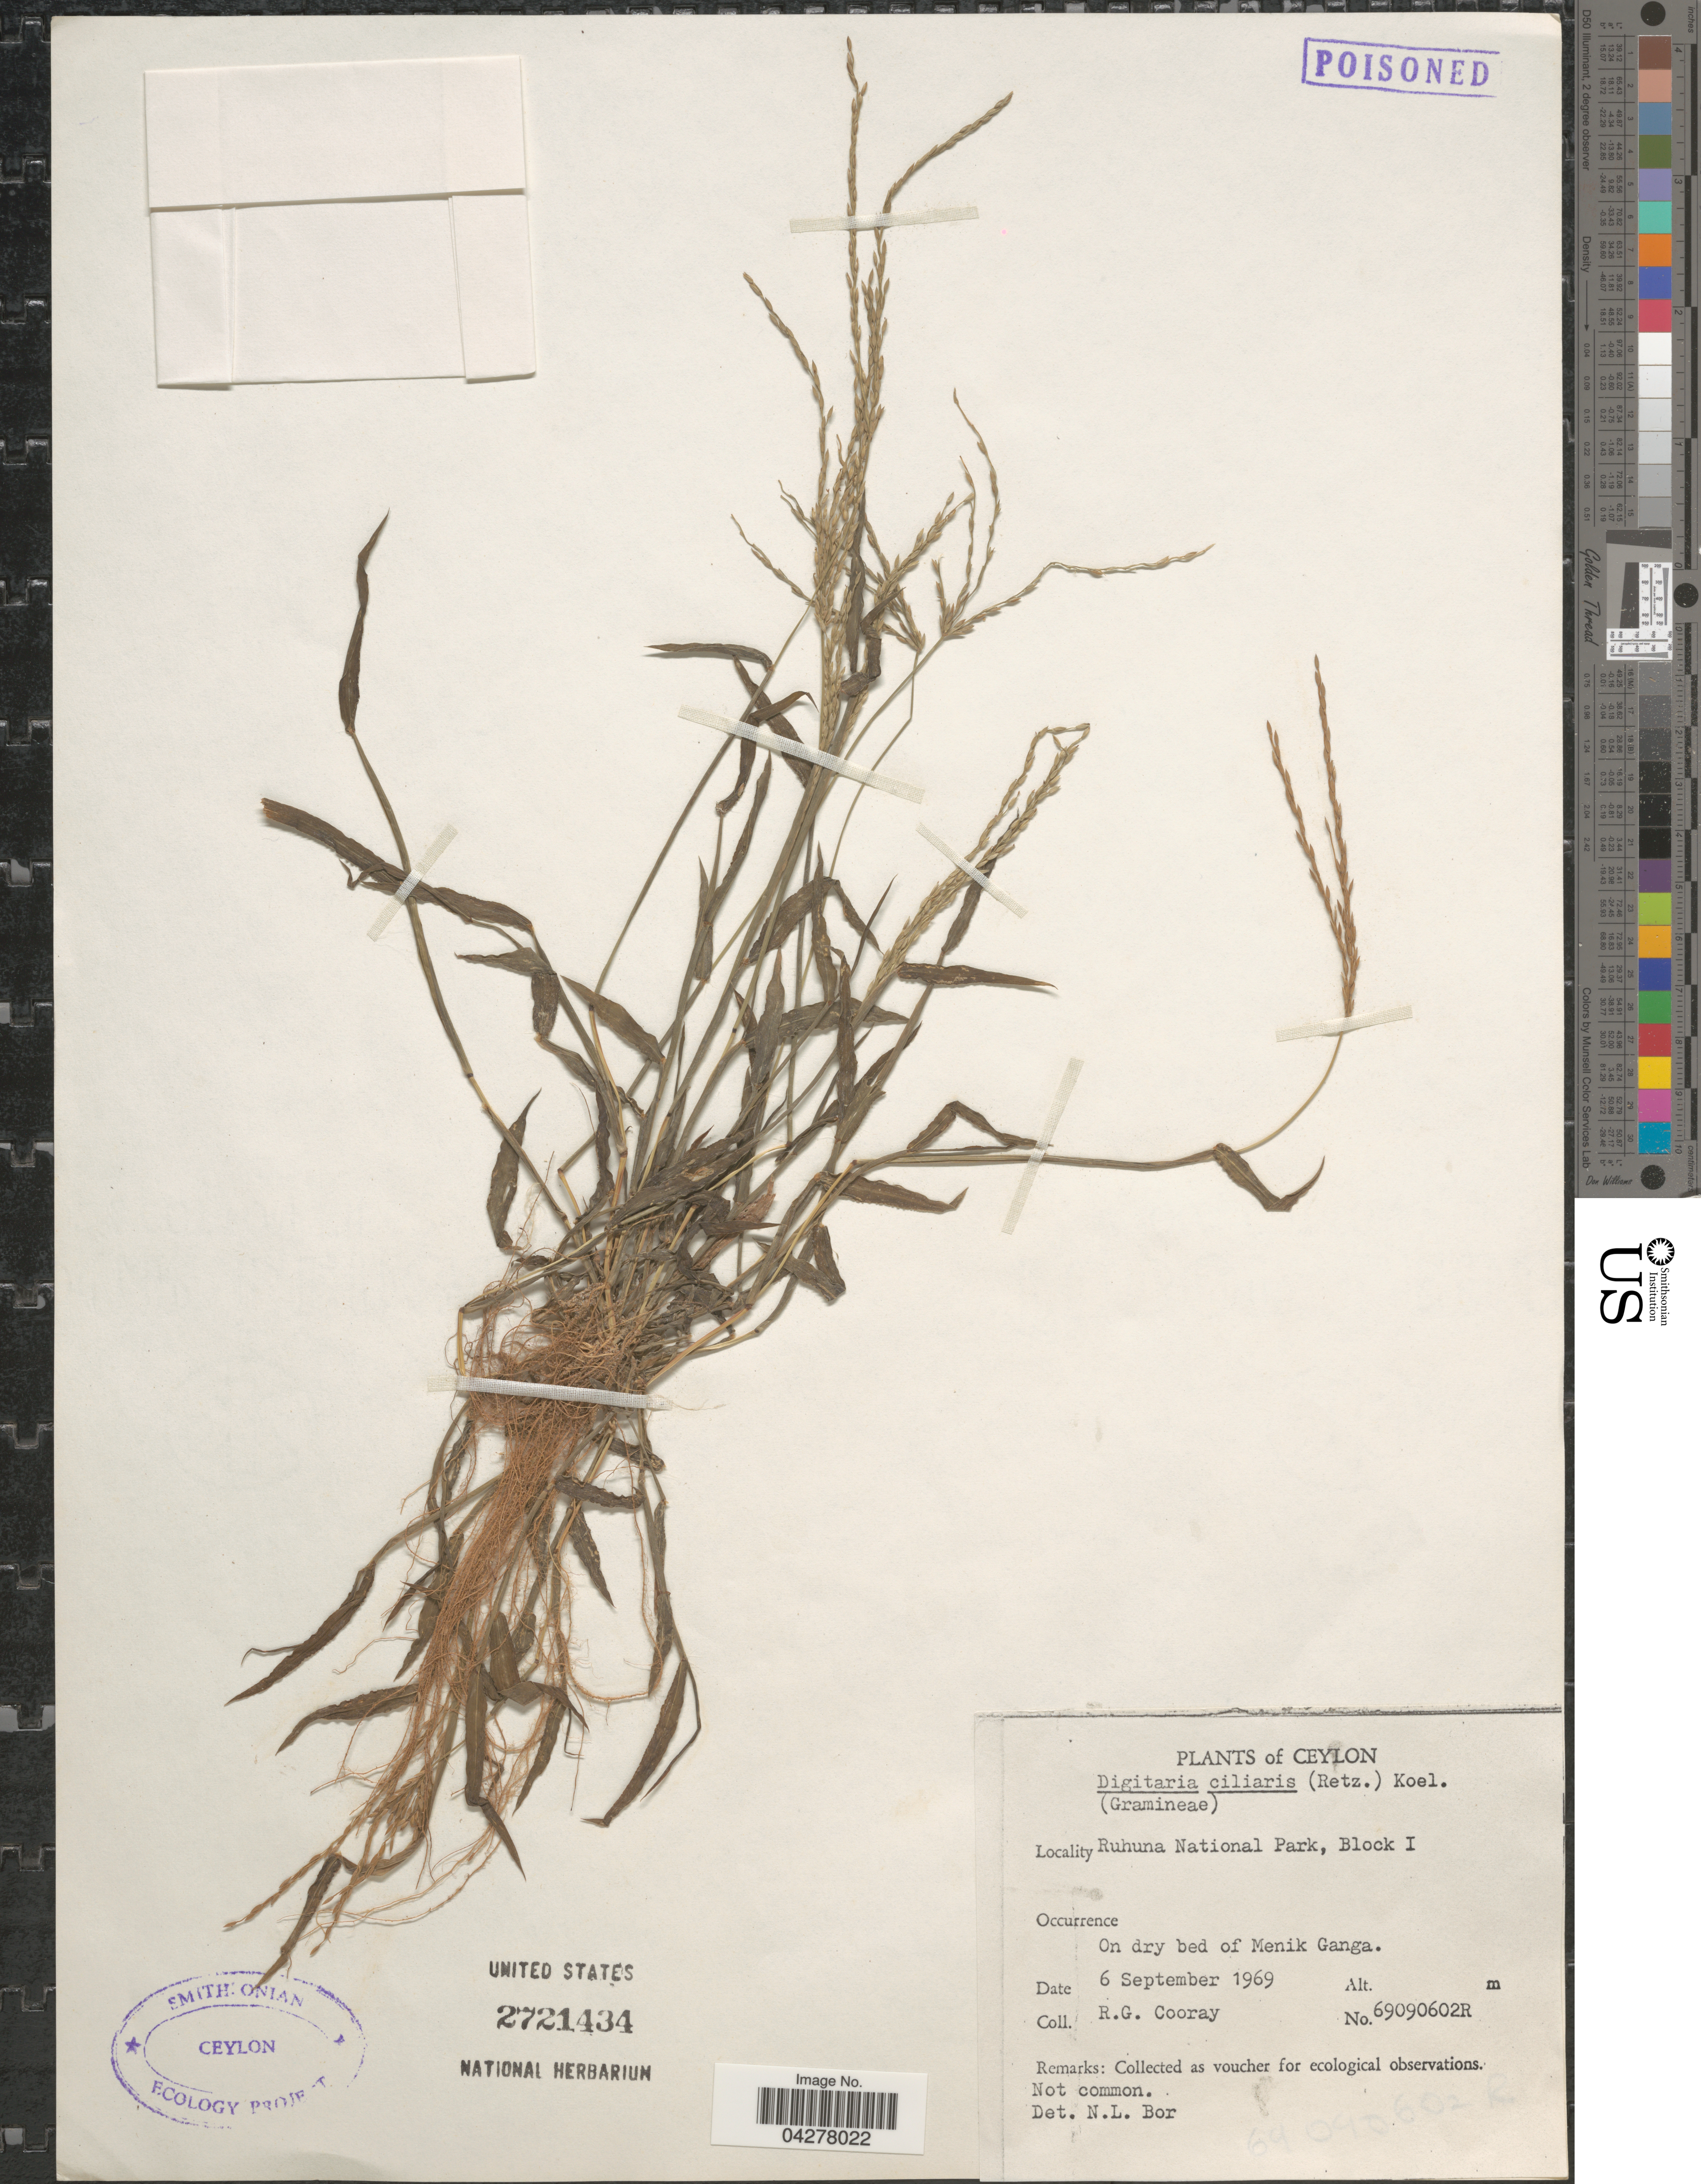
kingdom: Plantae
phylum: Tracheophyta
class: Liliopsida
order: Poales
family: Poaceae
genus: Digitaria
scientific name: Digitaria ciliaris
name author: (Retz.) Koeler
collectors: R. Cooray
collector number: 69090602R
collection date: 1969-09-06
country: Sri Lanka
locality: Ceylon. Ruhuna National Park, Block I. On dry bed of Menik Ganga.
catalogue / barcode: US 2721434